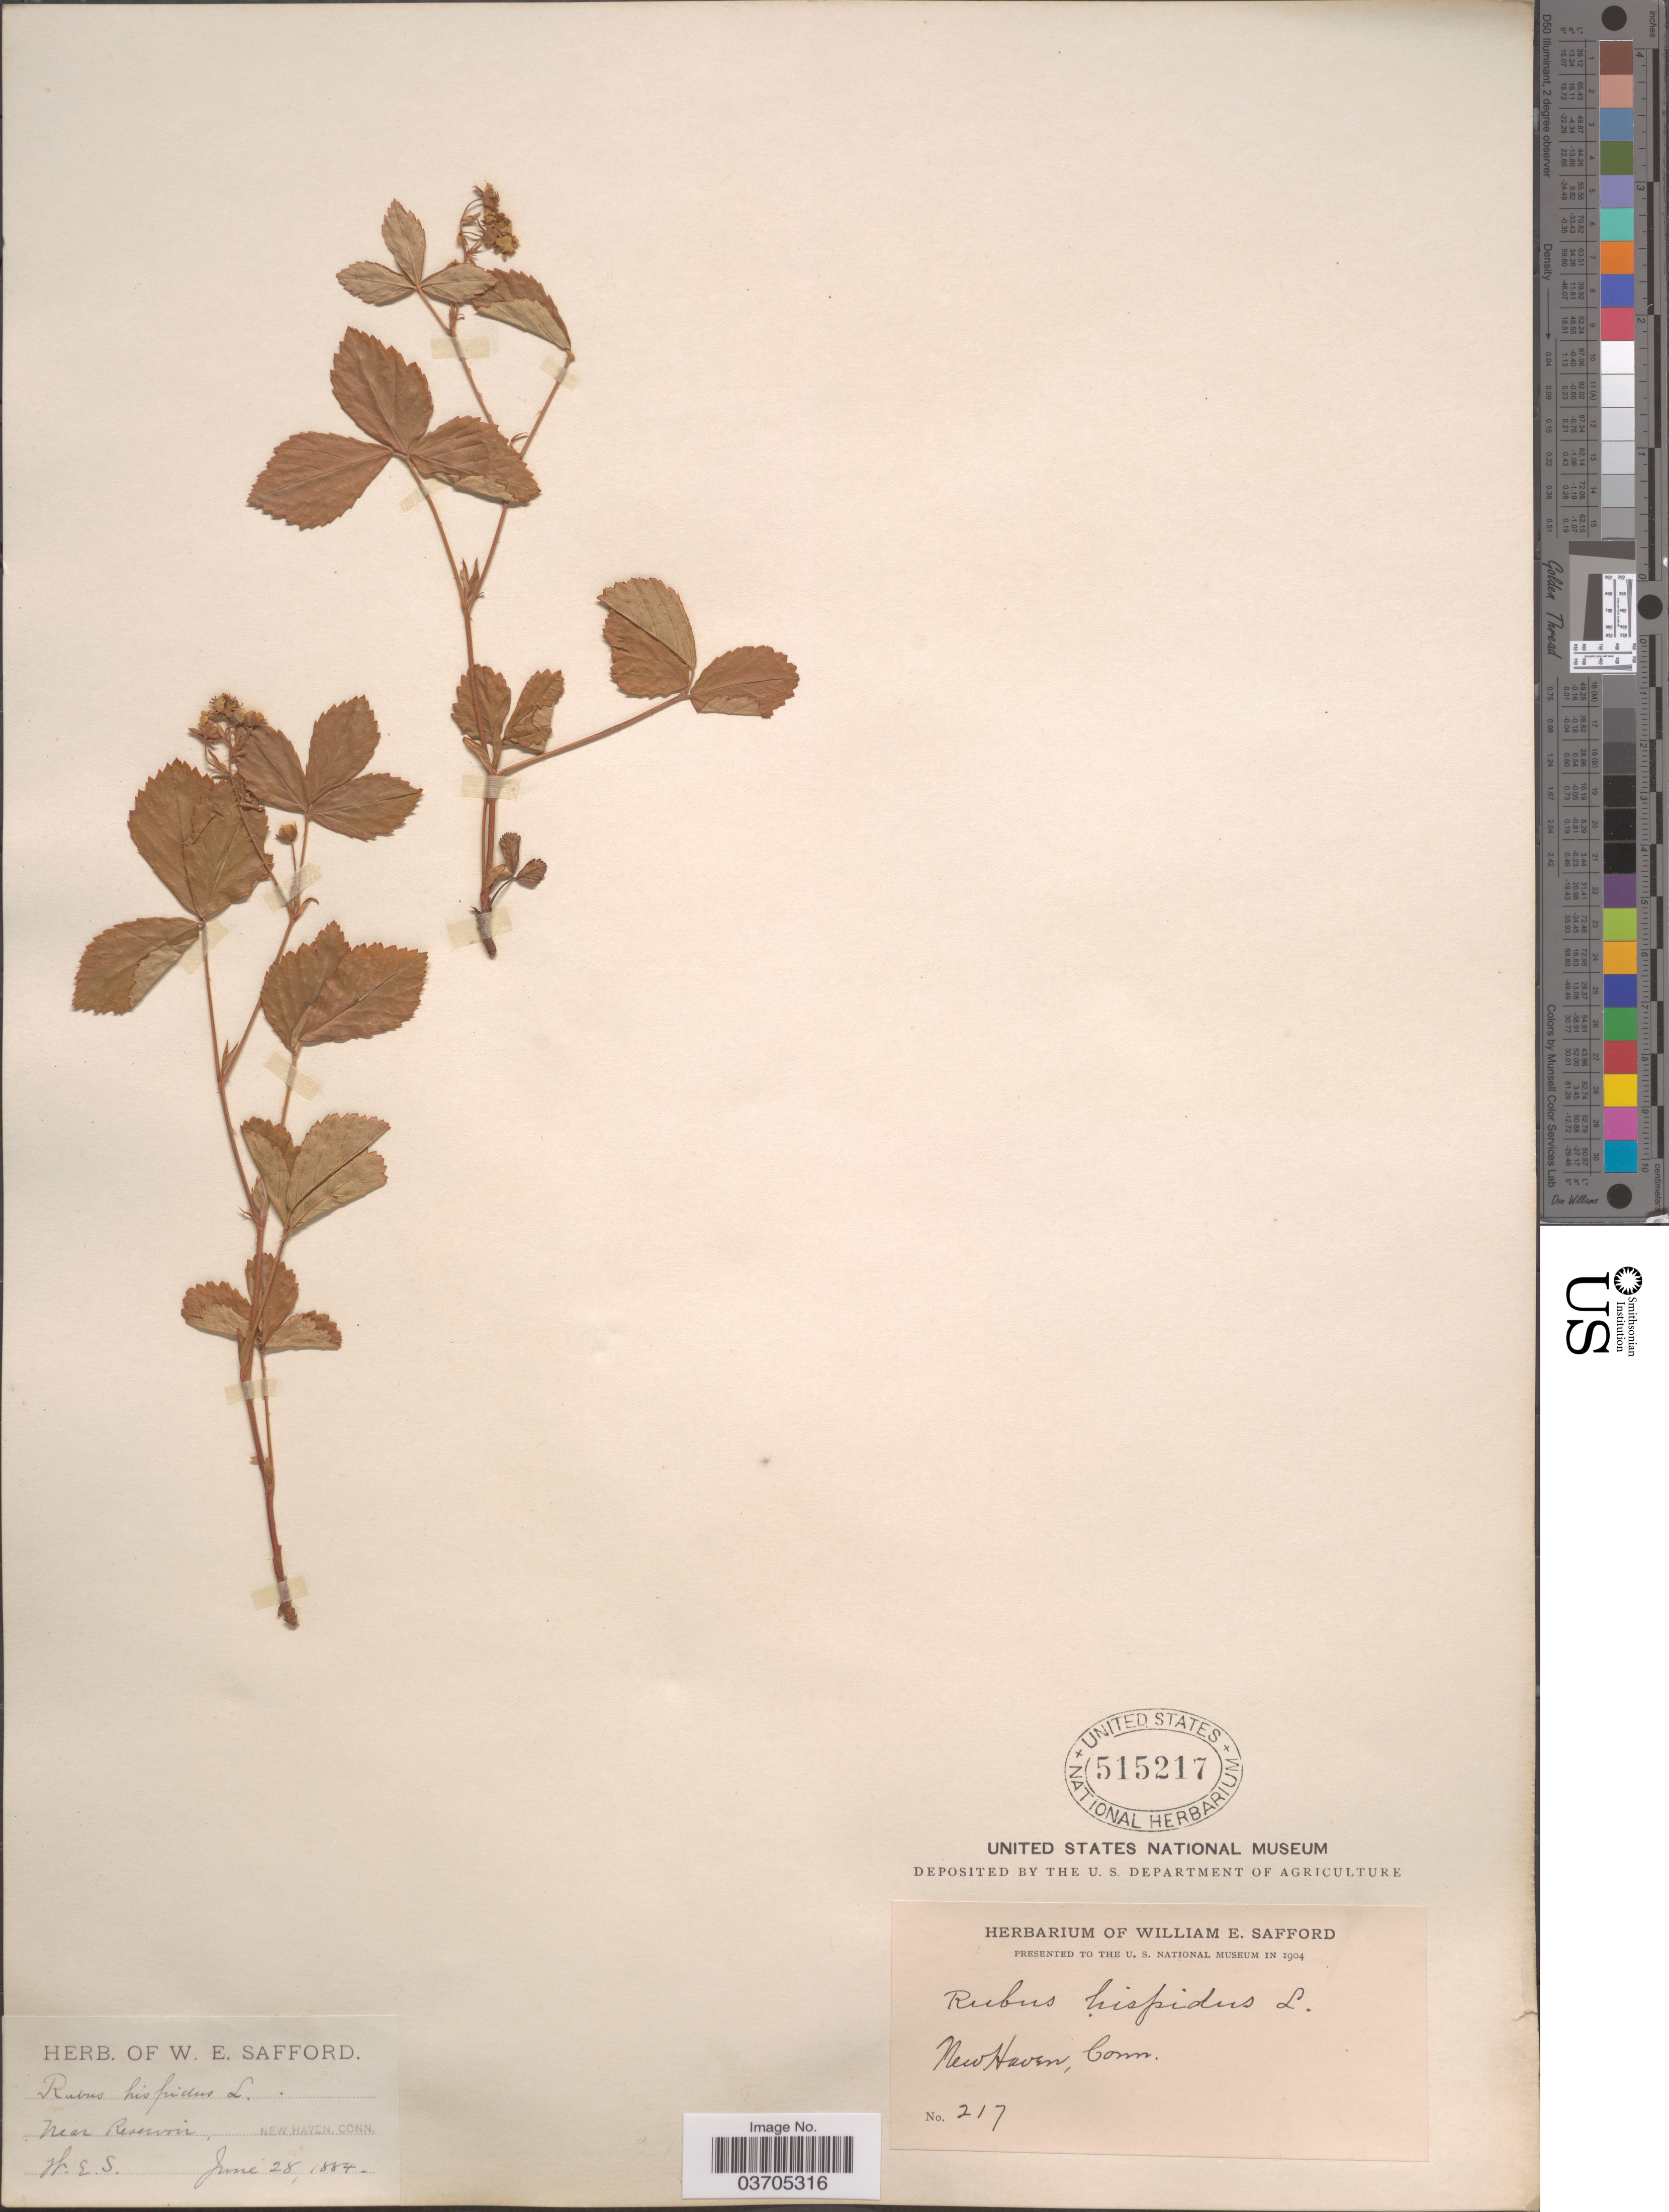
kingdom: Plantae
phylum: Tracheophyta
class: Magnoliopsida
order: Rosales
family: Rosaceae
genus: Rubus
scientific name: Rubus hispidus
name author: L.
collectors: W. E. Safford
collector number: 217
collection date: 1884-06-28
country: United States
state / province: Connecticut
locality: Near Reservoir, New Haven.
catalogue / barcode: US 515217